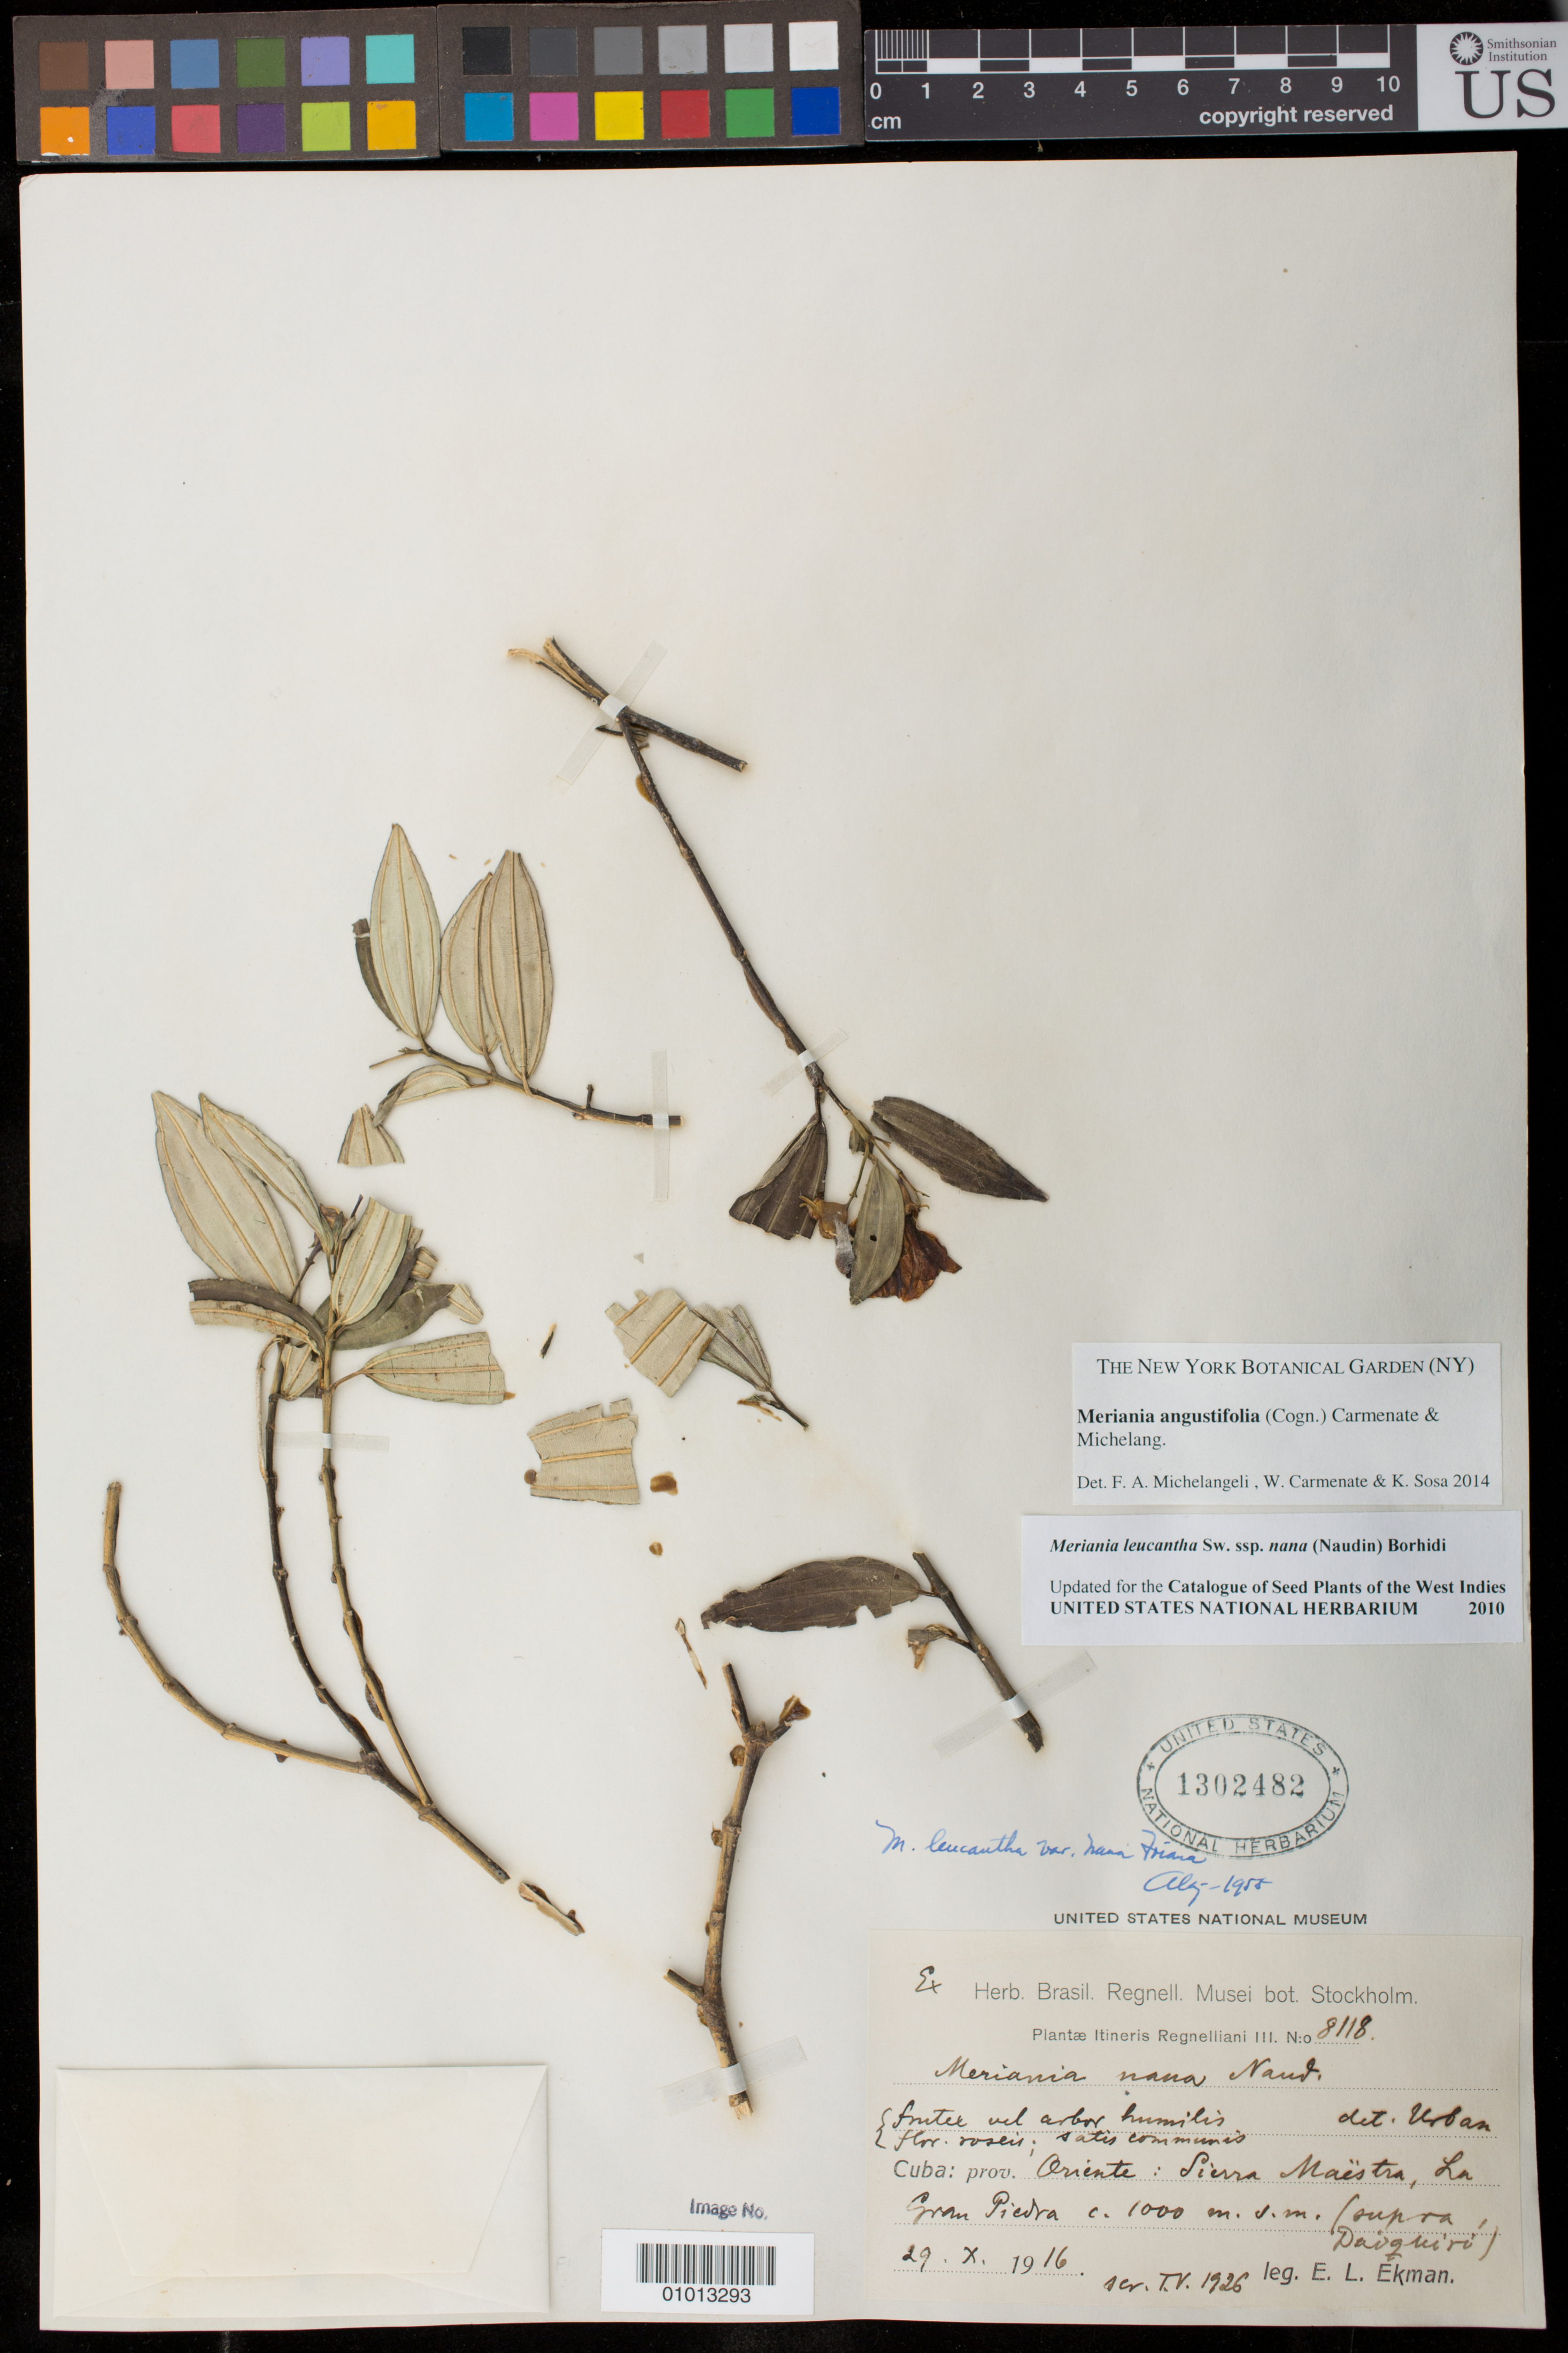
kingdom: Plantae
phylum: Tracheophyta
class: Magnoliopsida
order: Myrtales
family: Melastomataceae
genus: Meriania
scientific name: Meriania angustifolia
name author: (Cogn.) Carmenate & Michelang.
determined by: Michelangeli, F. A.; Carmenate, W.; Sosa, K.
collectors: E. L. Ekman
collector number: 8118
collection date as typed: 29 Oct 1916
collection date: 1916-10-29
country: Cuba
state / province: Santiago de Cuba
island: Cuba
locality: Oriente [Santiago de Cuba]. Sierra Maestra, La Gran Piedra (supra Daiquiri)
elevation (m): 1000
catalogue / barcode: US 1302482